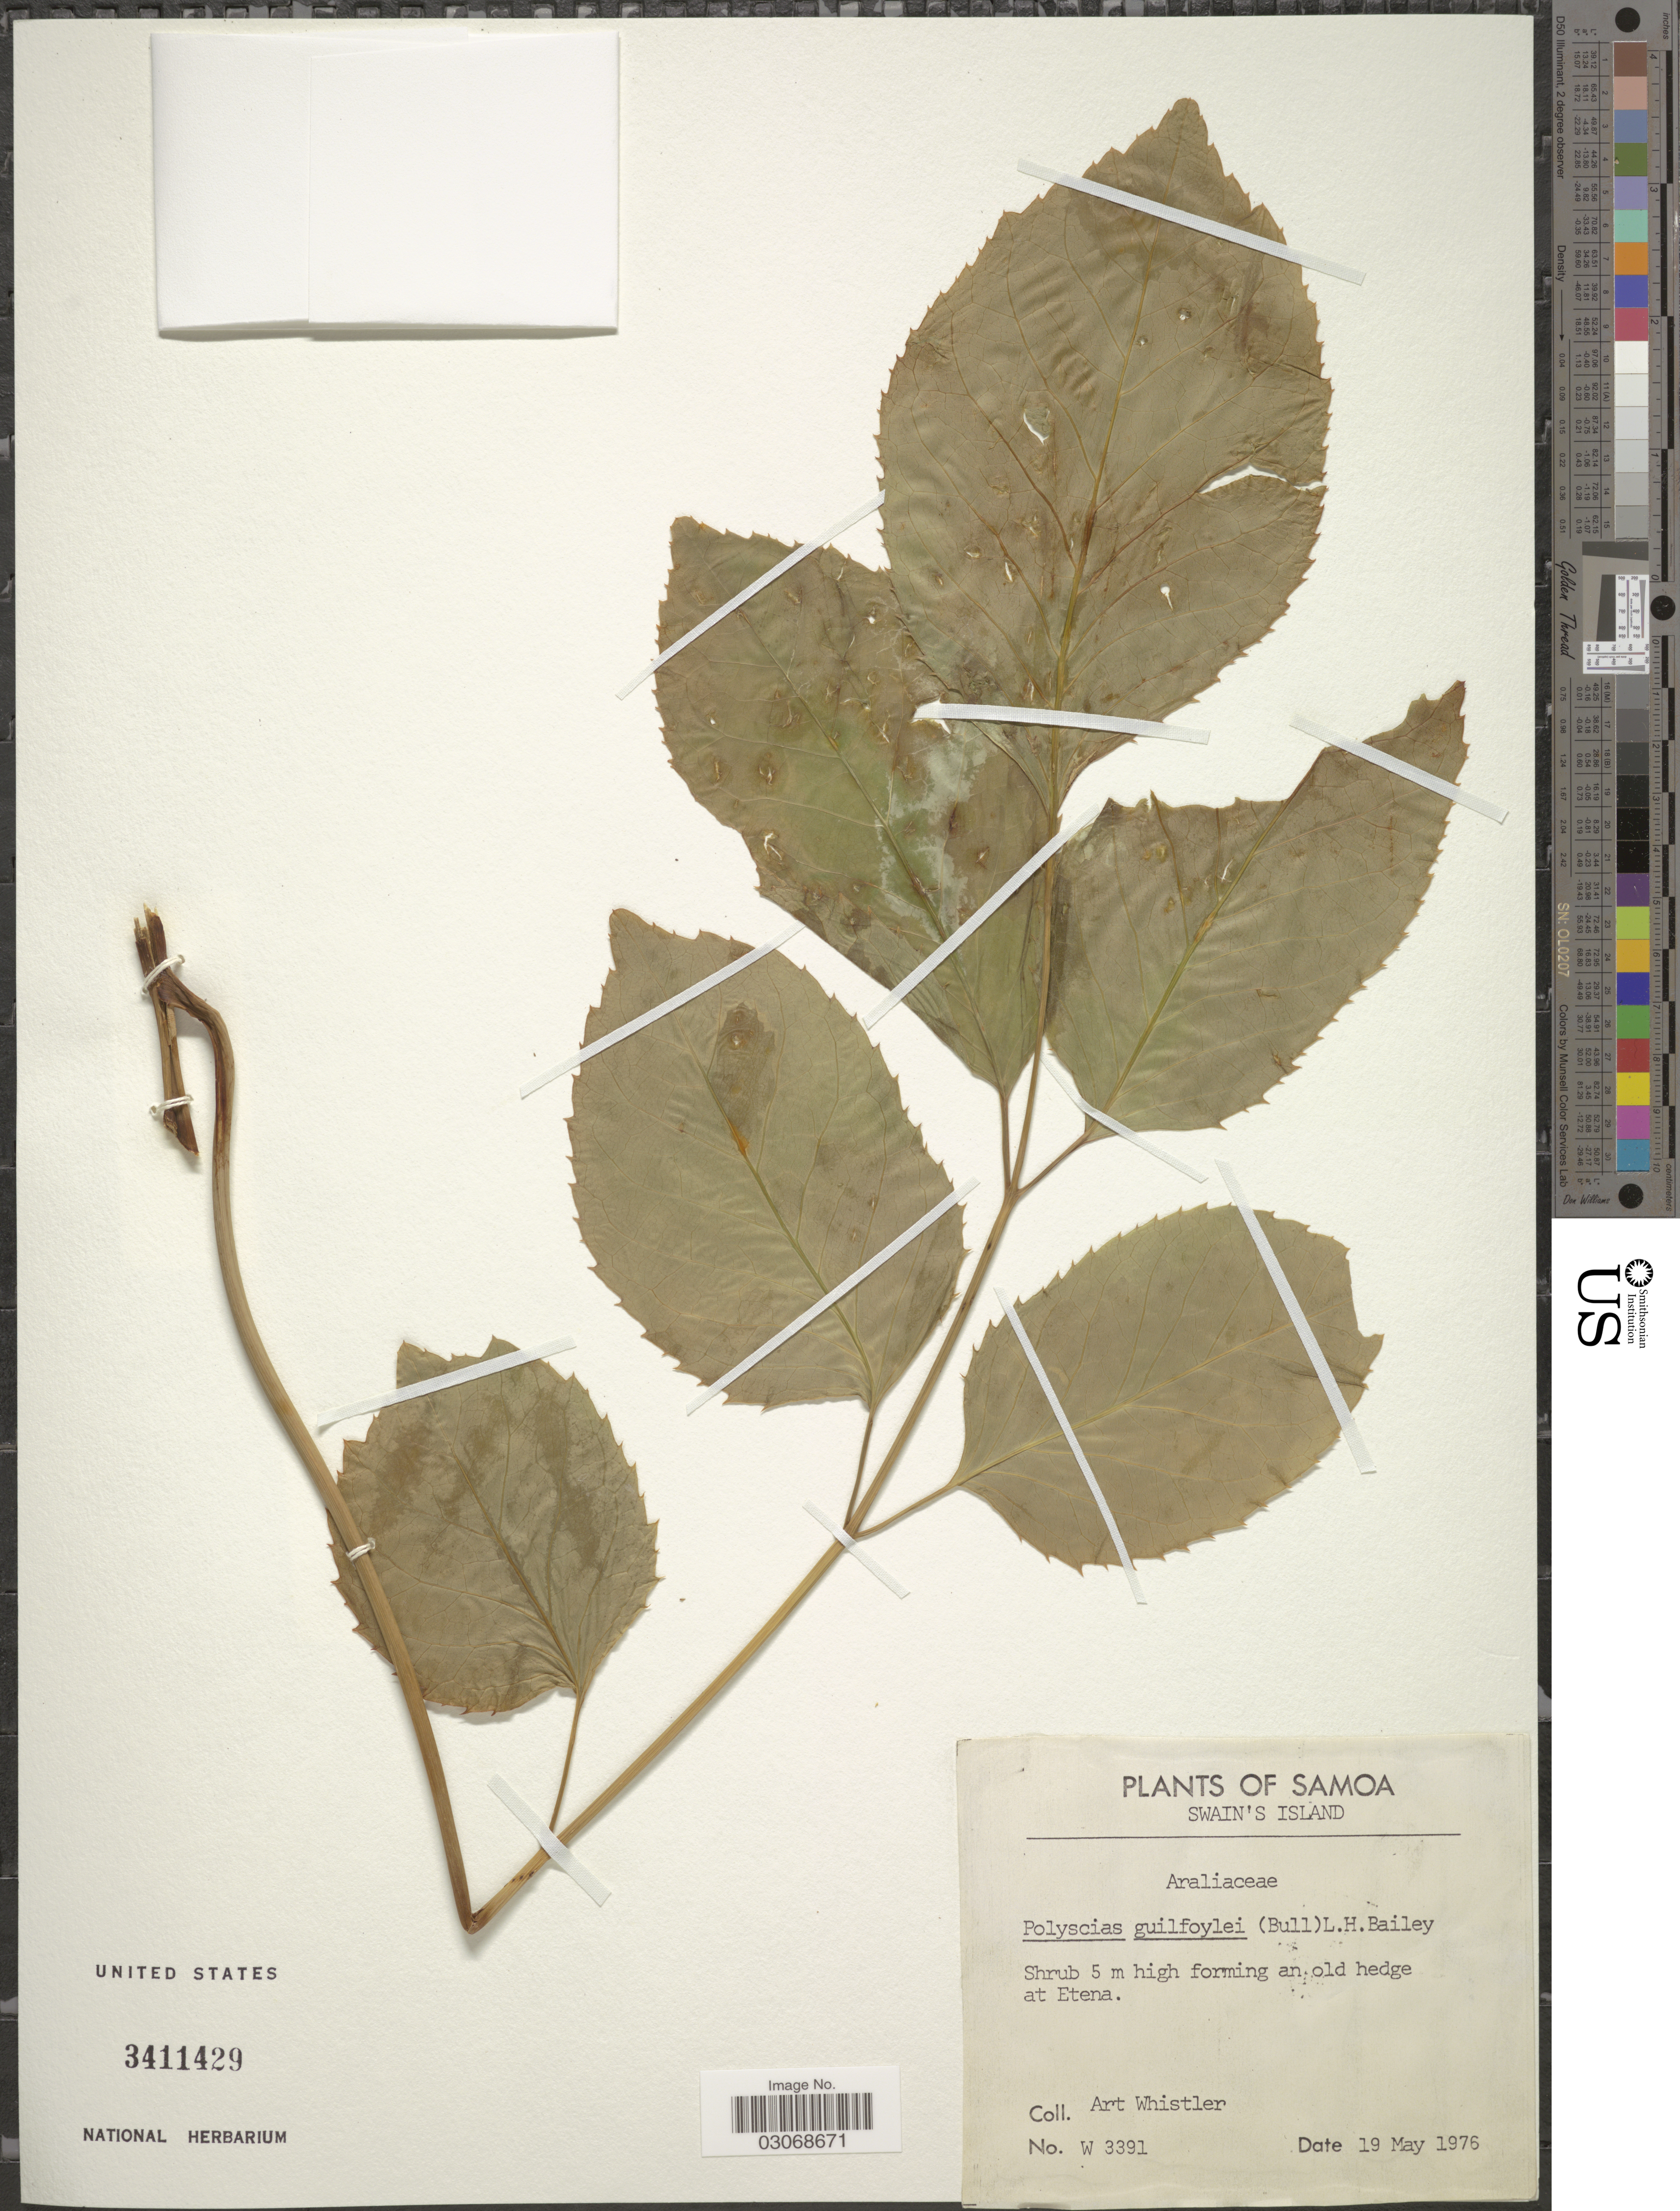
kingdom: Plantae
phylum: Tracheophyta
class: Magnoliopsida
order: Apiales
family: Araliaceae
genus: Polyscias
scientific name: Polyscias guilfoylei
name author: (W. Bull) L.H. Bailey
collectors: A. Whistler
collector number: W3391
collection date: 1976-05-19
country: American Samoa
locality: Samoa, Swain's Island, Shrub 5 m high forming an old hedge at Etena.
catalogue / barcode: US 3411429